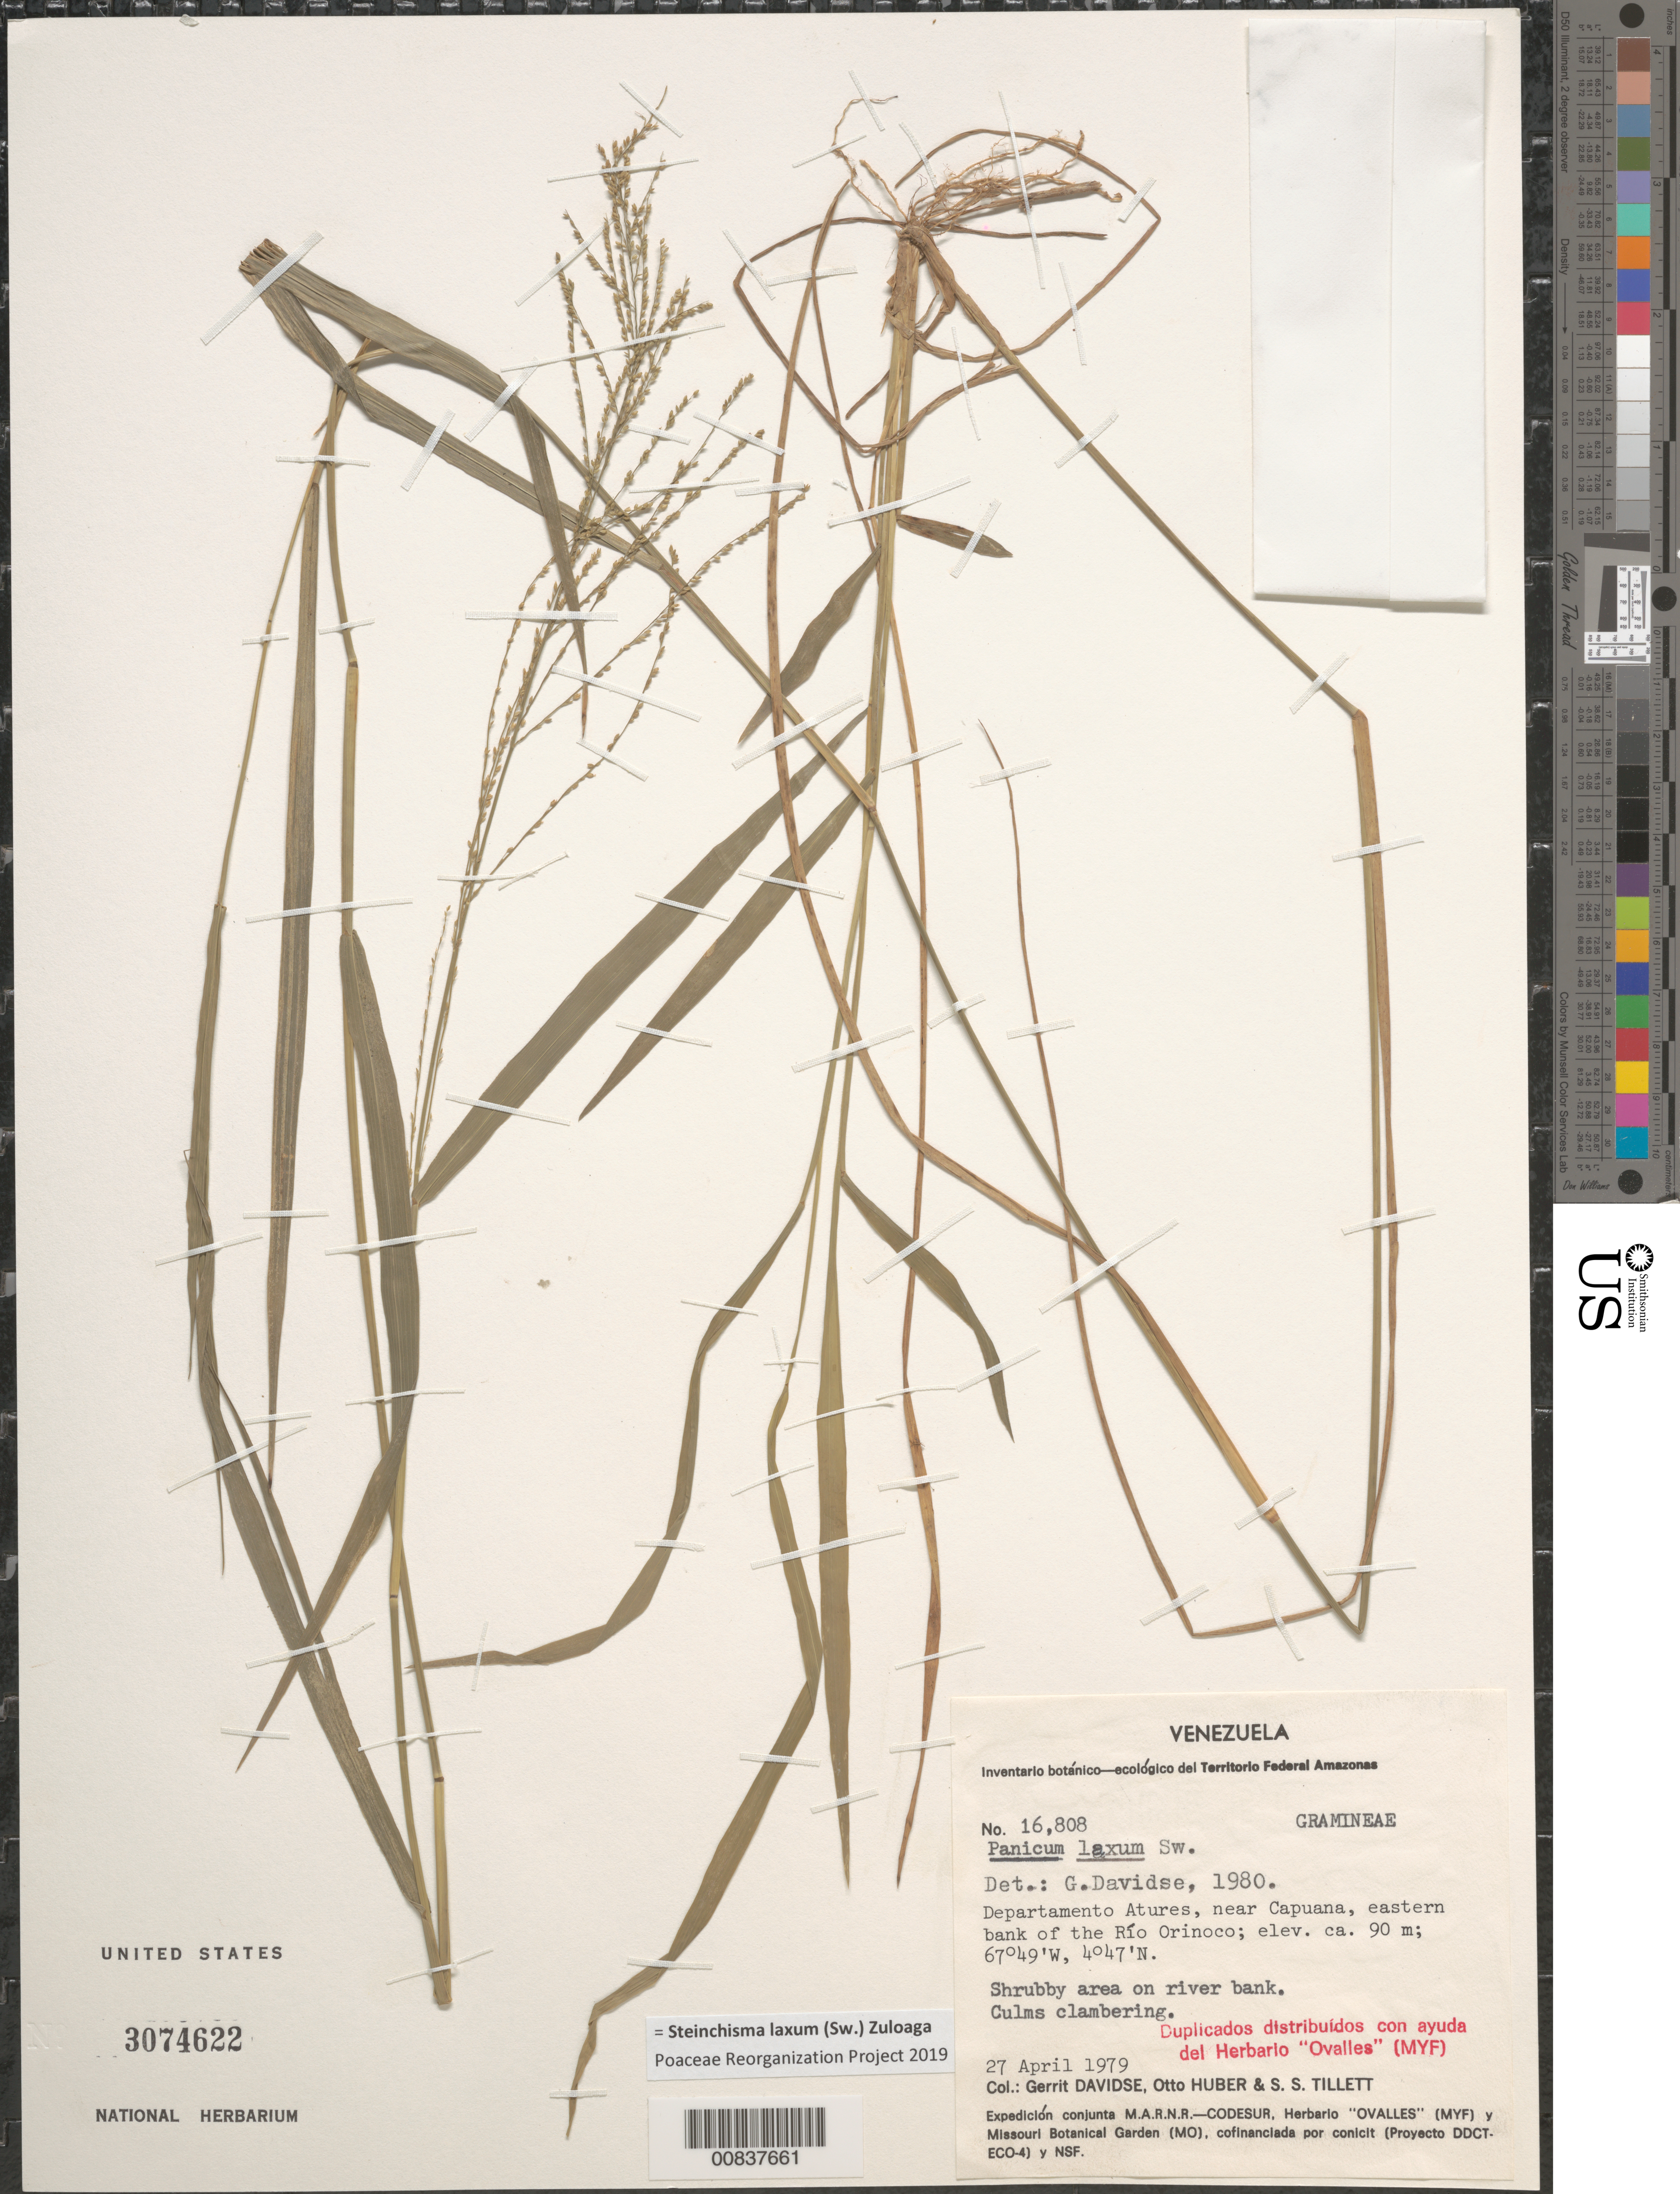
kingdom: Plantae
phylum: Tracheophyta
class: Liliopsida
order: Poales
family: Poaceae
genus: Panicum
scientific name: Panicum laxum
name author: Sw.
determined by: Davidse, Gerrit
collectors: G. Davidse, O. Huber & S. S. Tillett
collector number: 16808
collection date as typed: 27-Apr-79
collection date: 1979-04-27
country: Venezuela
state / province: Amazonas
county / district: Atures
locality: Capuana, near, E bank of Río Orinoco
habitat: Shrubby area on river bank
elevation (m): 90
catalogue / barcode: US 3074622